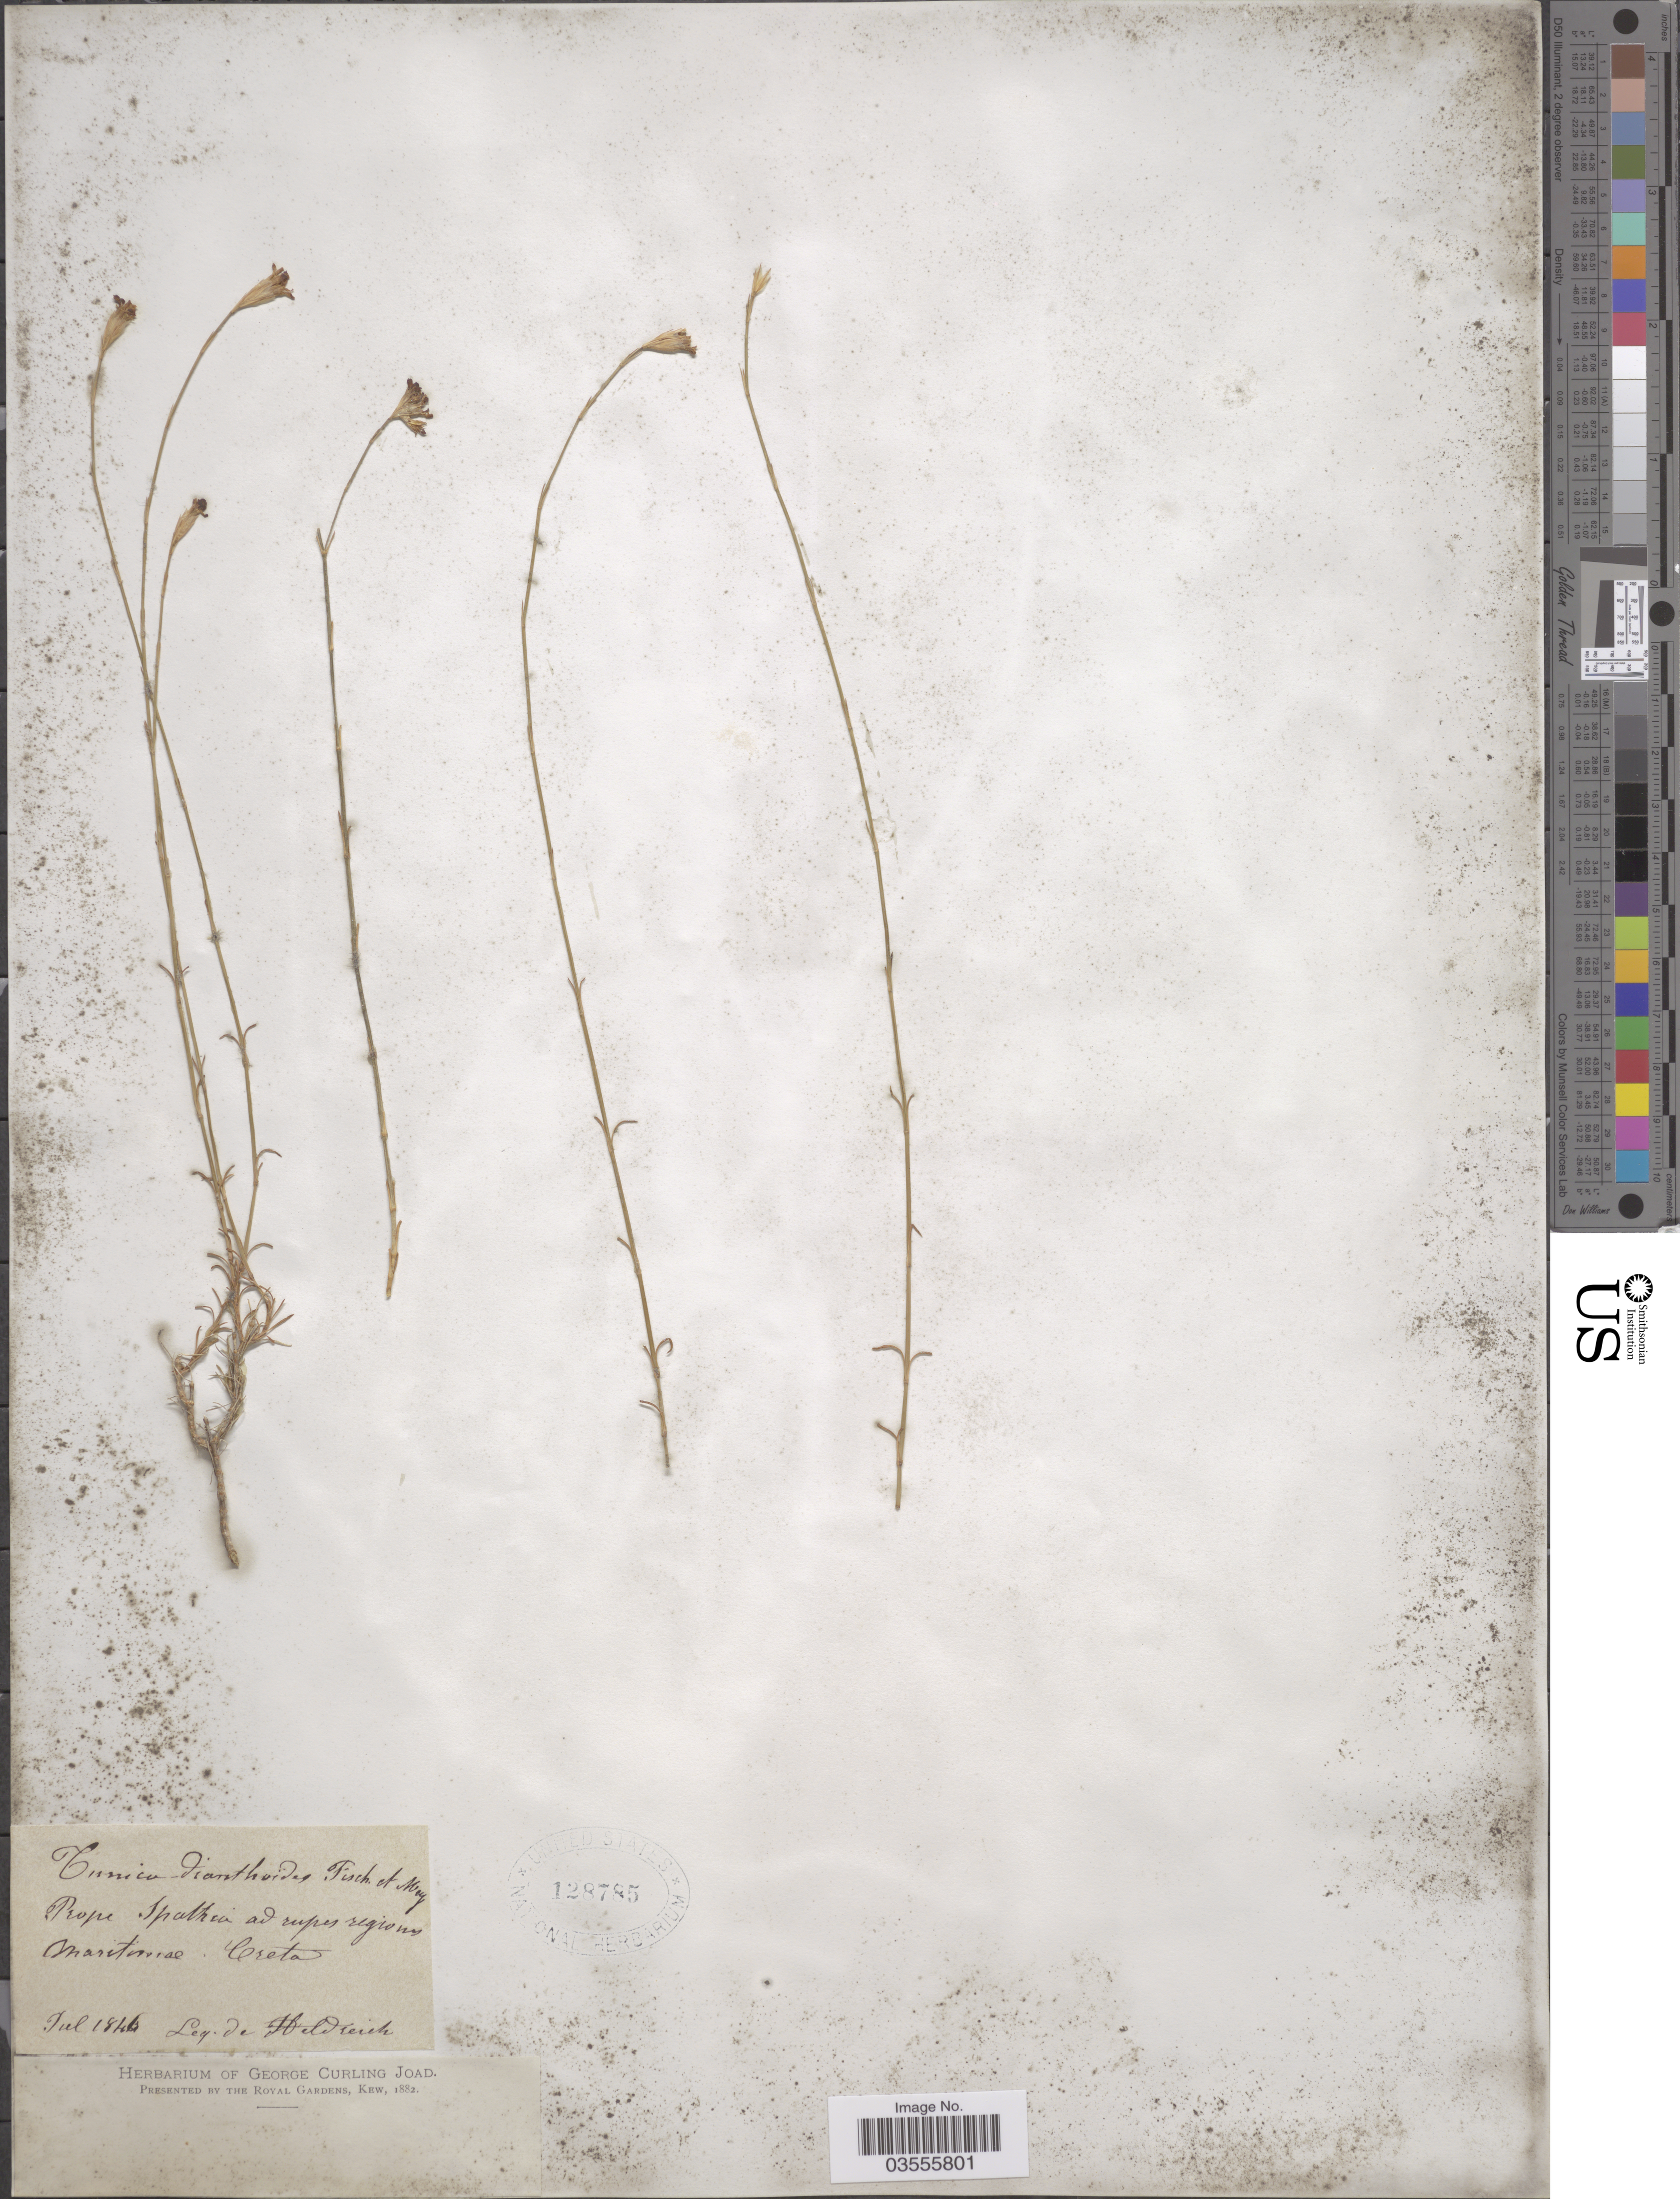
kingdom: Plantae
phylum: Tracheophyta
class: Magnoliopsida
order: Caryophyllales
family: Caryophyllaceae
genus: Petrorhagia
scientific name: Petrorhagia dianthoides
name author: (Sm.) P.W. Ball & Heywood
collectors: -. De Heldreich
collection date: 1846-07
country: Greece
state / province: Crete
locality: Prope Spathia ad rupes regiones maritimae. Creta.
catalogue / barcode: US 128785